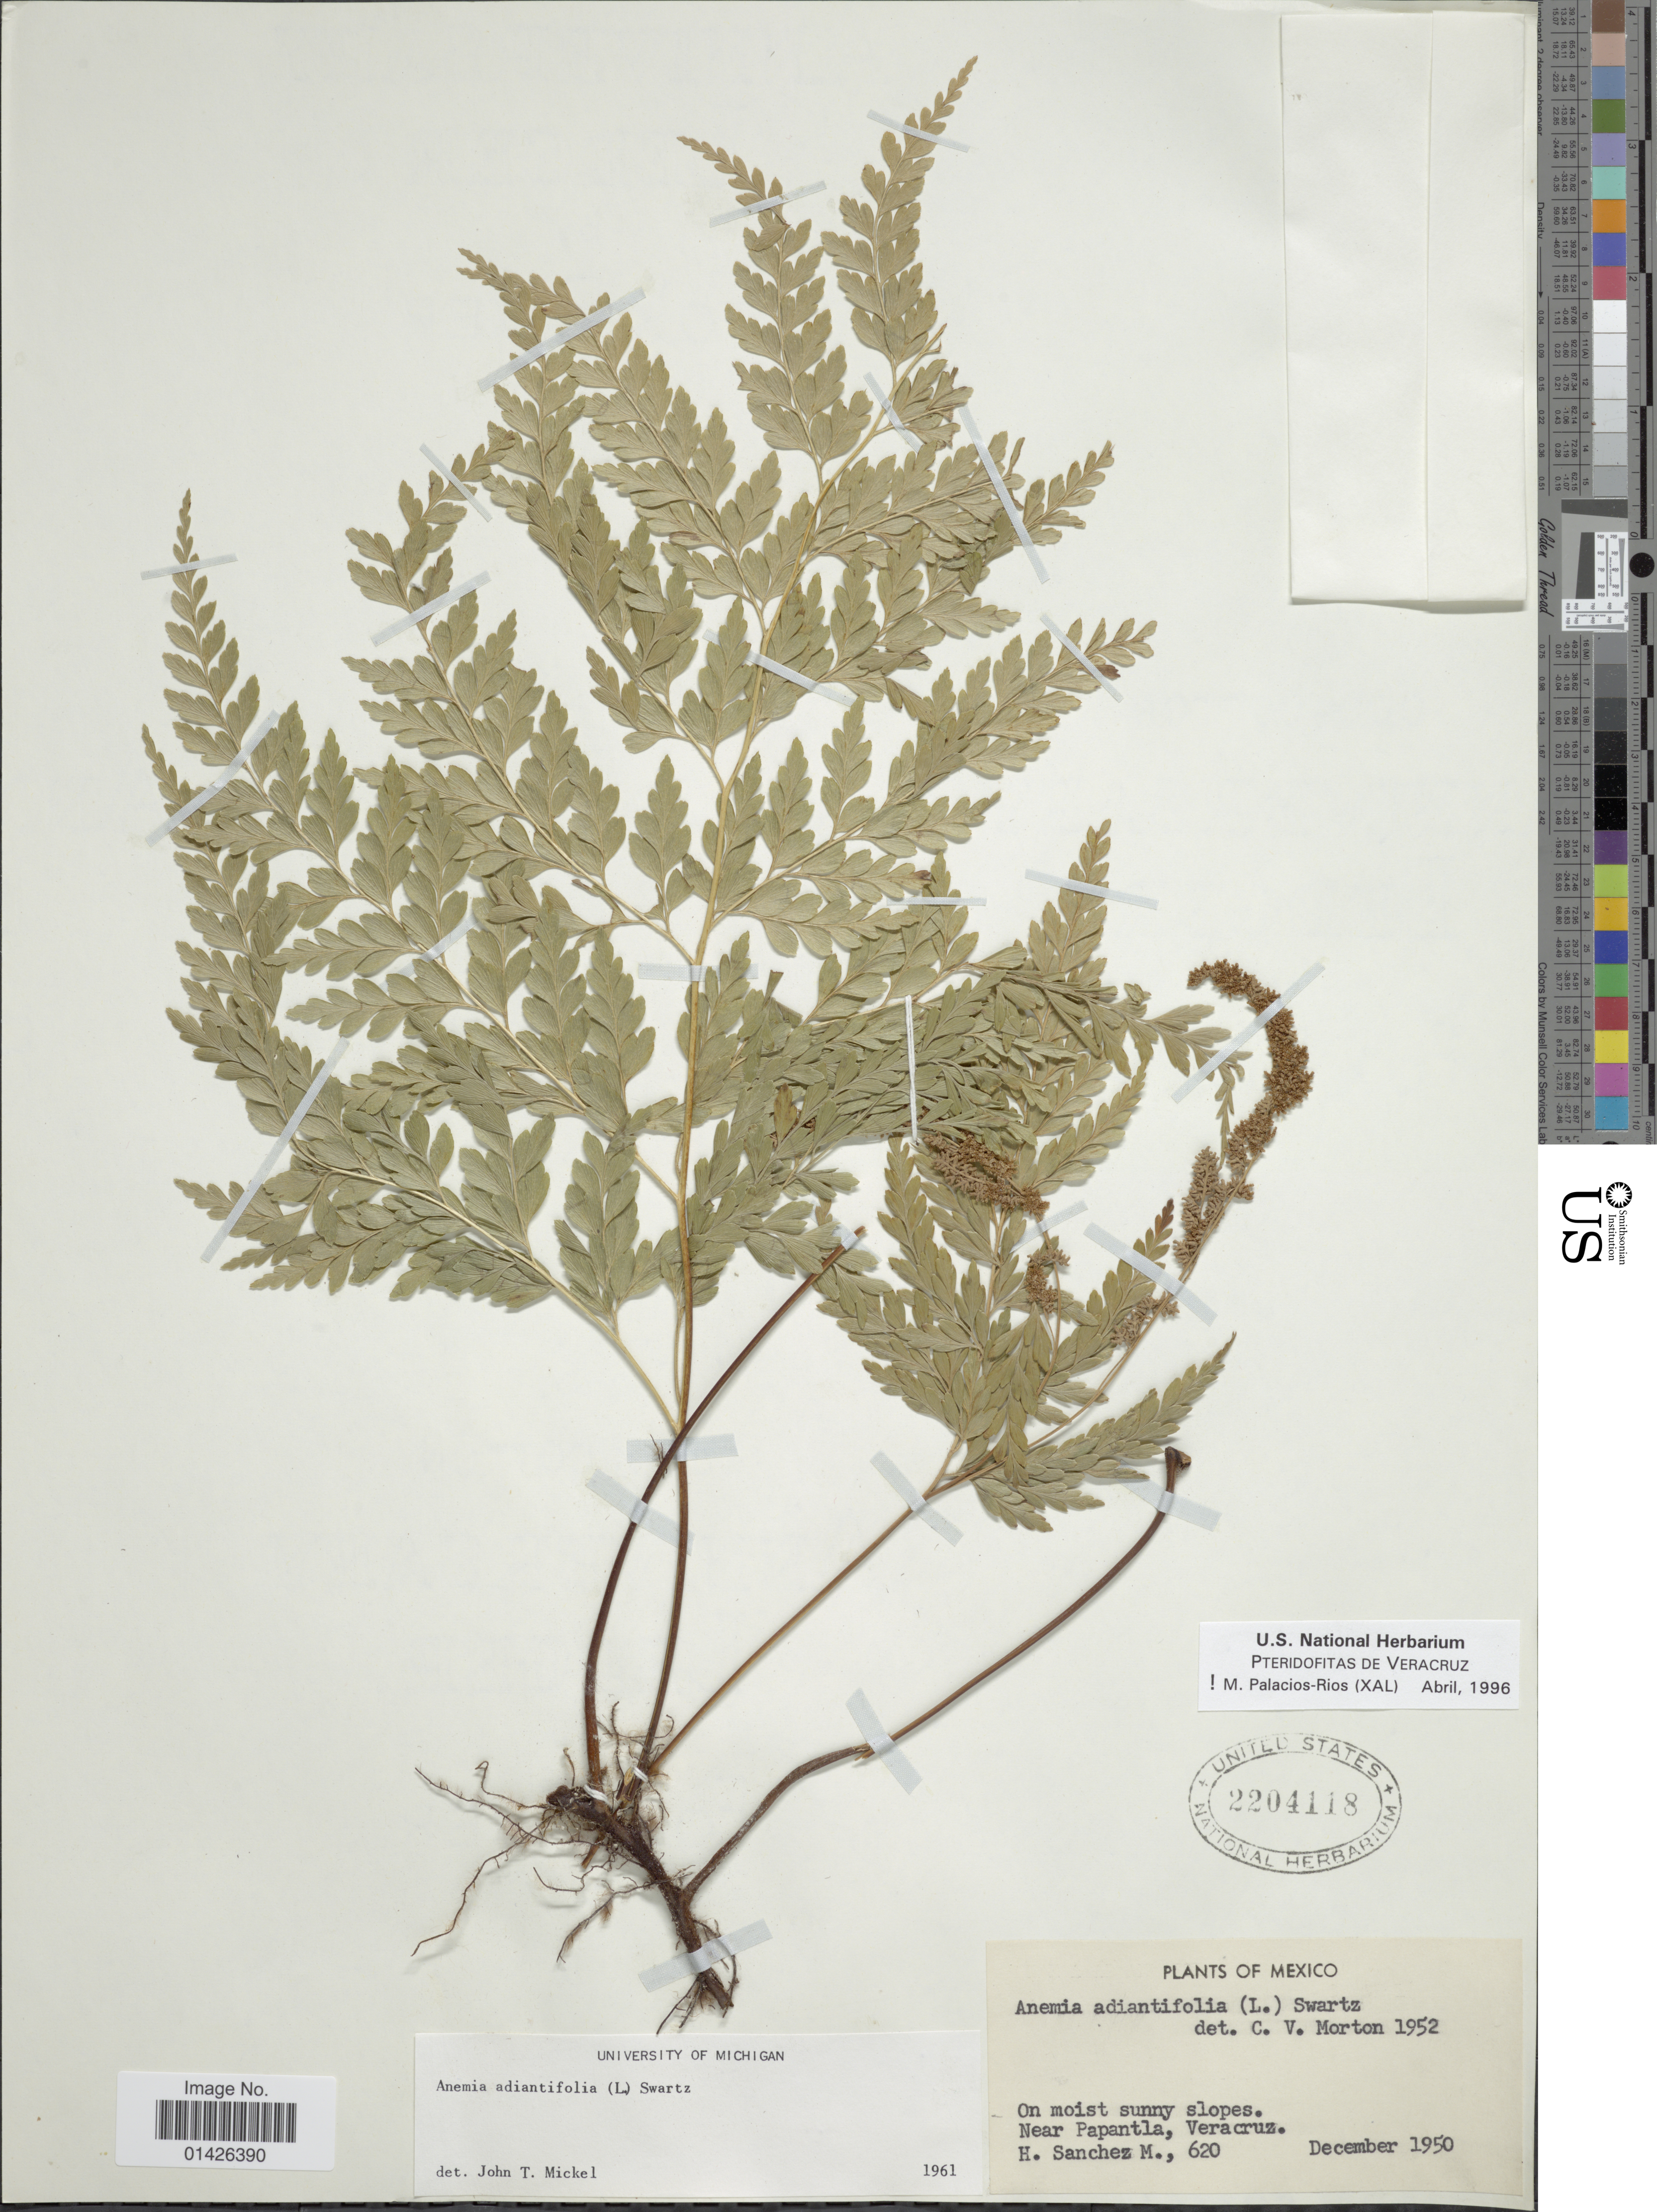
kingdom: Plantae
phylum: Tracheophyta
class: Polypodiopsida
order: Schizaeales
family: Anemiaceae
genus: Anemia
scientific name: Anemia adiantifolia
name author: (L.) Sw.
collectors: H. Sánchez-Mejorada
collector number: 620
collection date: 1950-12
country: Mexico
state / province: Veracruz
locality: Near Papantla, Vera cruz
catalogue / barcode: US 2204118